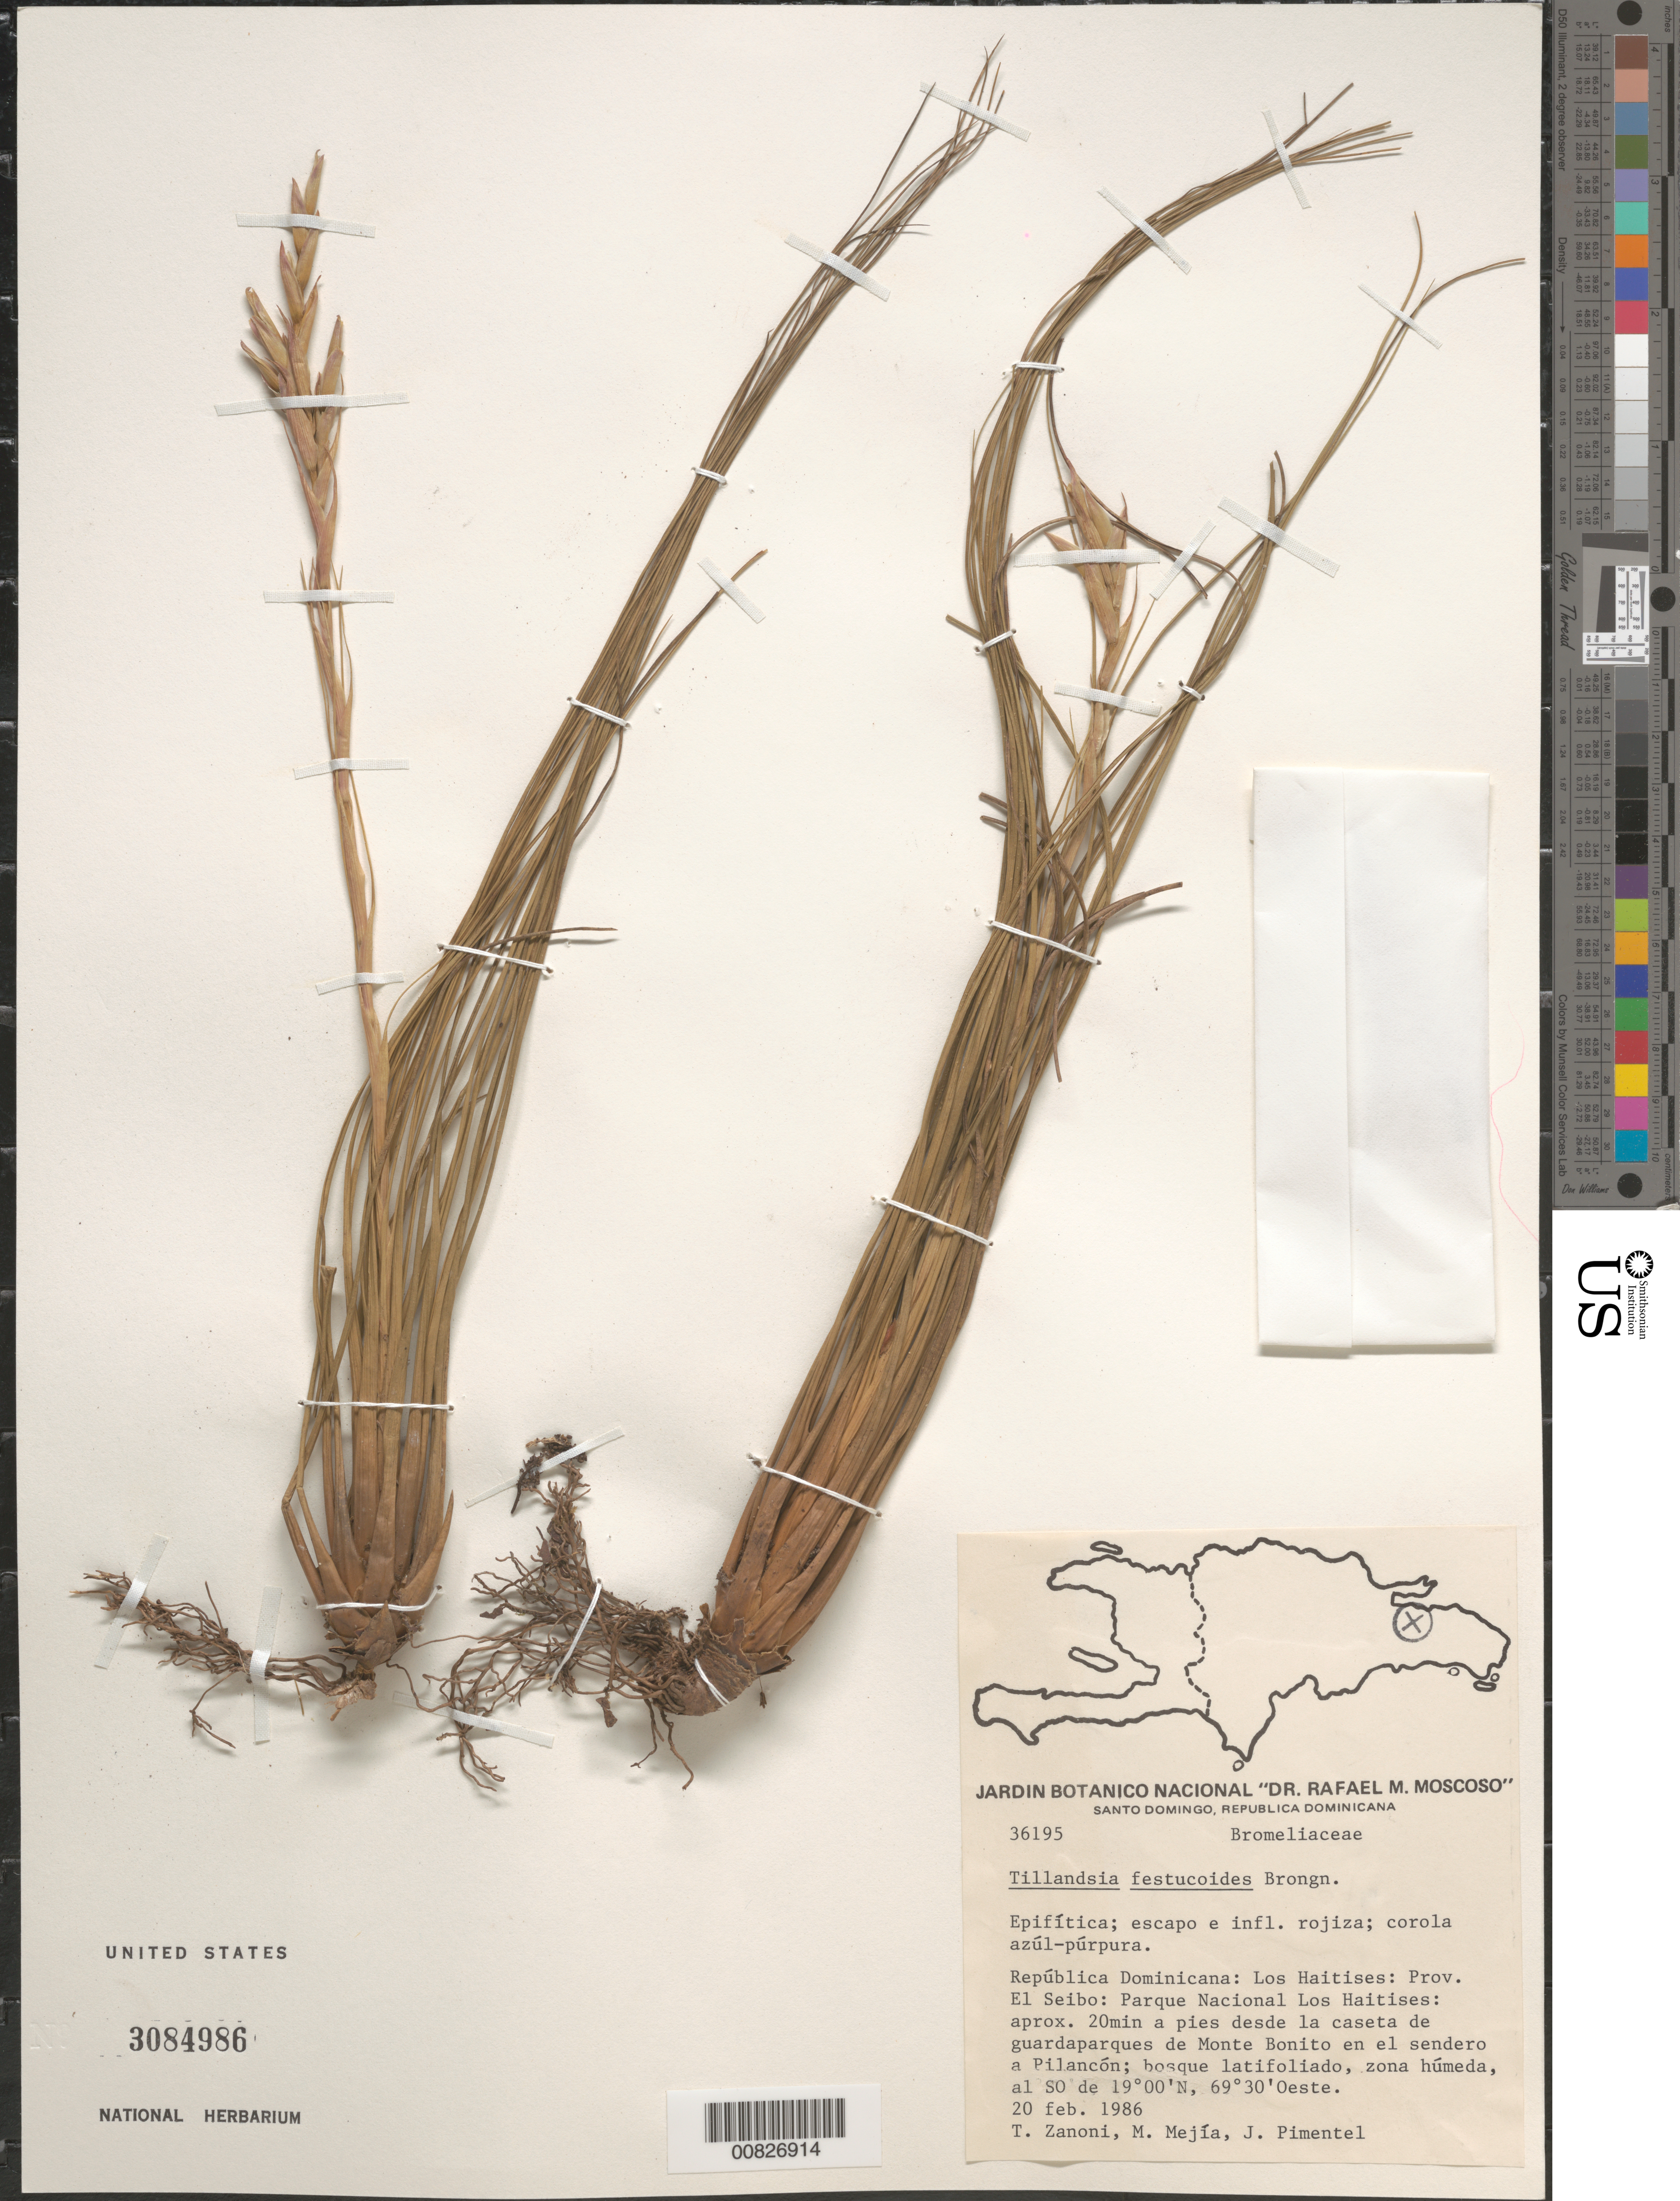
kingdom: Plantae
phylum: Tracheophyta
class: Liliopsida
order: Poales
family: Bromeliaceae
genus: Tillandsia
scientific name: Tillandsia festucoides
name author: Brongn. ex Mez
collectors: T. A. Zanoni, M. Mejia & J. Pimentel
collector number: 36195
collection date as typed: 20 Feb 1986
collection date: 1986-02-20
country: Dominican Republic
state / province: El Seibo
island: Hispaniola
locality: Los Haitises: Prov. El Seibo: Parque Nacional Los Haitises: aprox. 20 min a pie desde la casera de guardaparques de Monte Bonito en el sendero a Pilancón.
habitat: Bosque latifoliado, zona húmeda.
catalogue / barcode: US 3084986